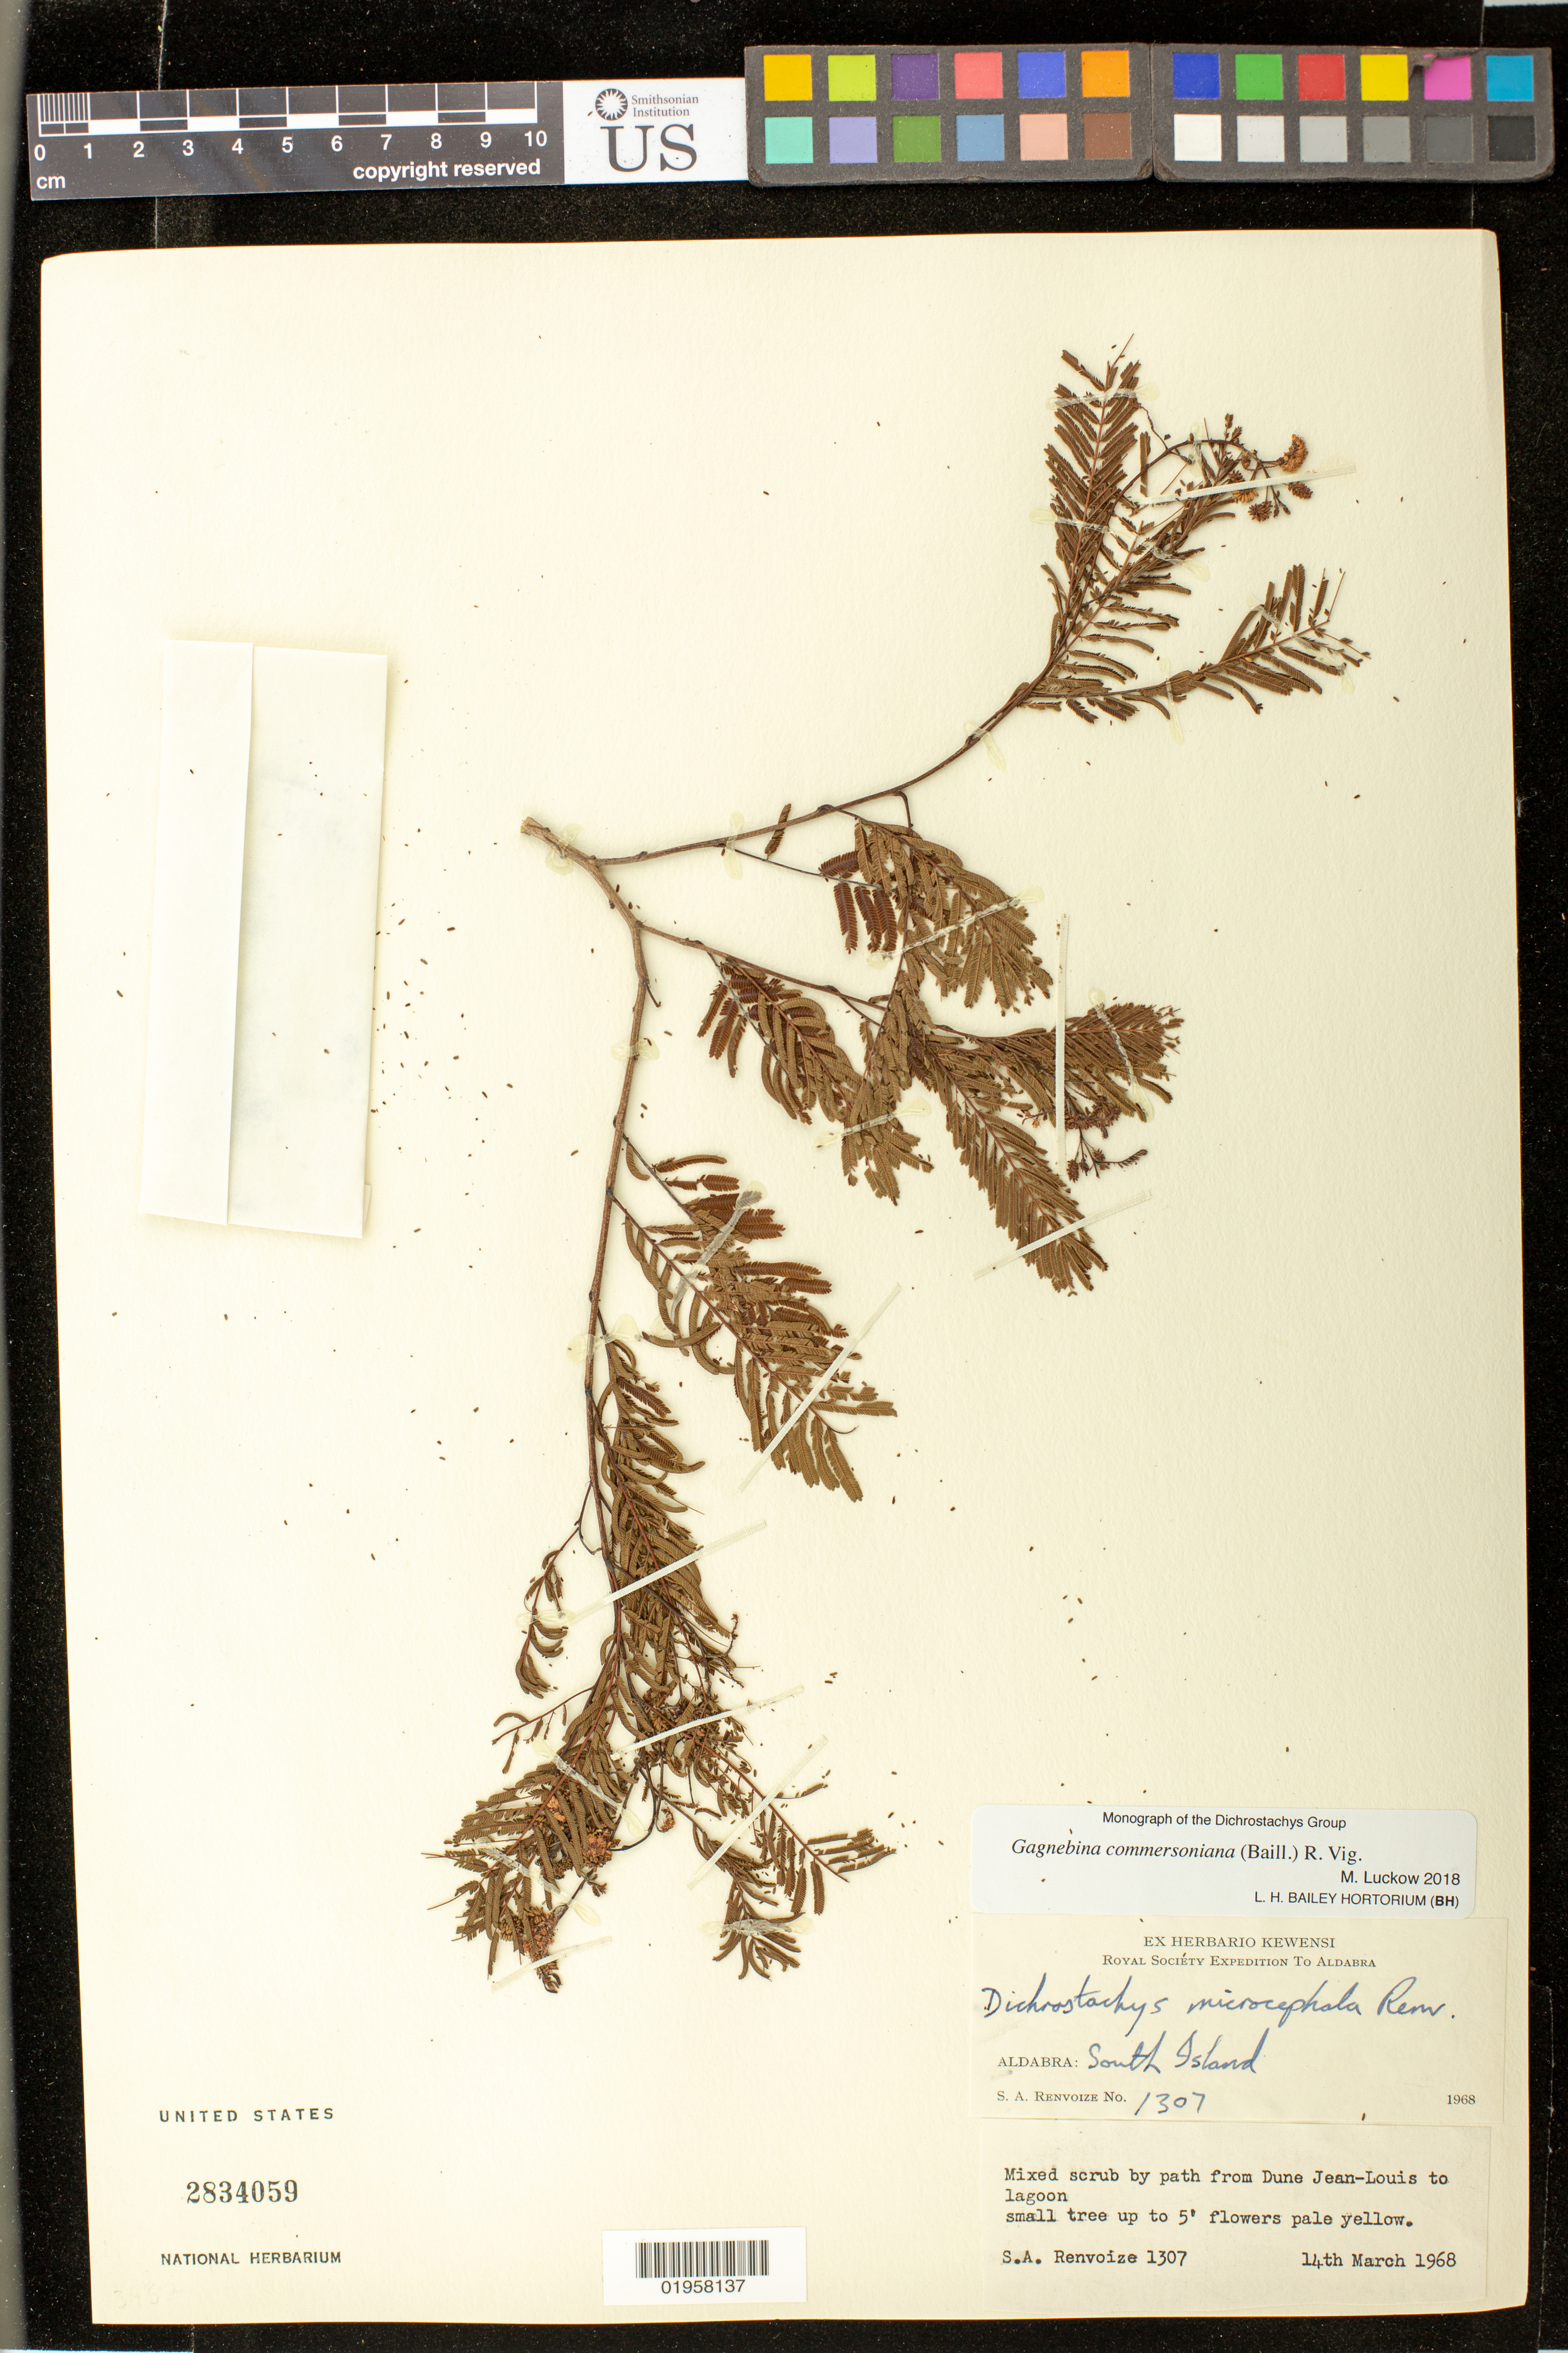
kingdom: Plantae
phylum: Tracheophyta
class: Magnoliopsida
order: Fabales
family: Fabaceae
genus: Gagnebina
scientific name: Gagnebina commersoniana (Baill.) R. Vig.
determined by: Luckow, M. A.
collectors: S. A. Renvoize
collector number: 1307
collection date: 1968-03-14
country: Seychelles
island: Aldabra Atoll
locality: Aldabra: South Island. Path from Dune Jean-Louis to lagoon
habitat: Mixed scrub by path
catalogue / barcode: US 2834059